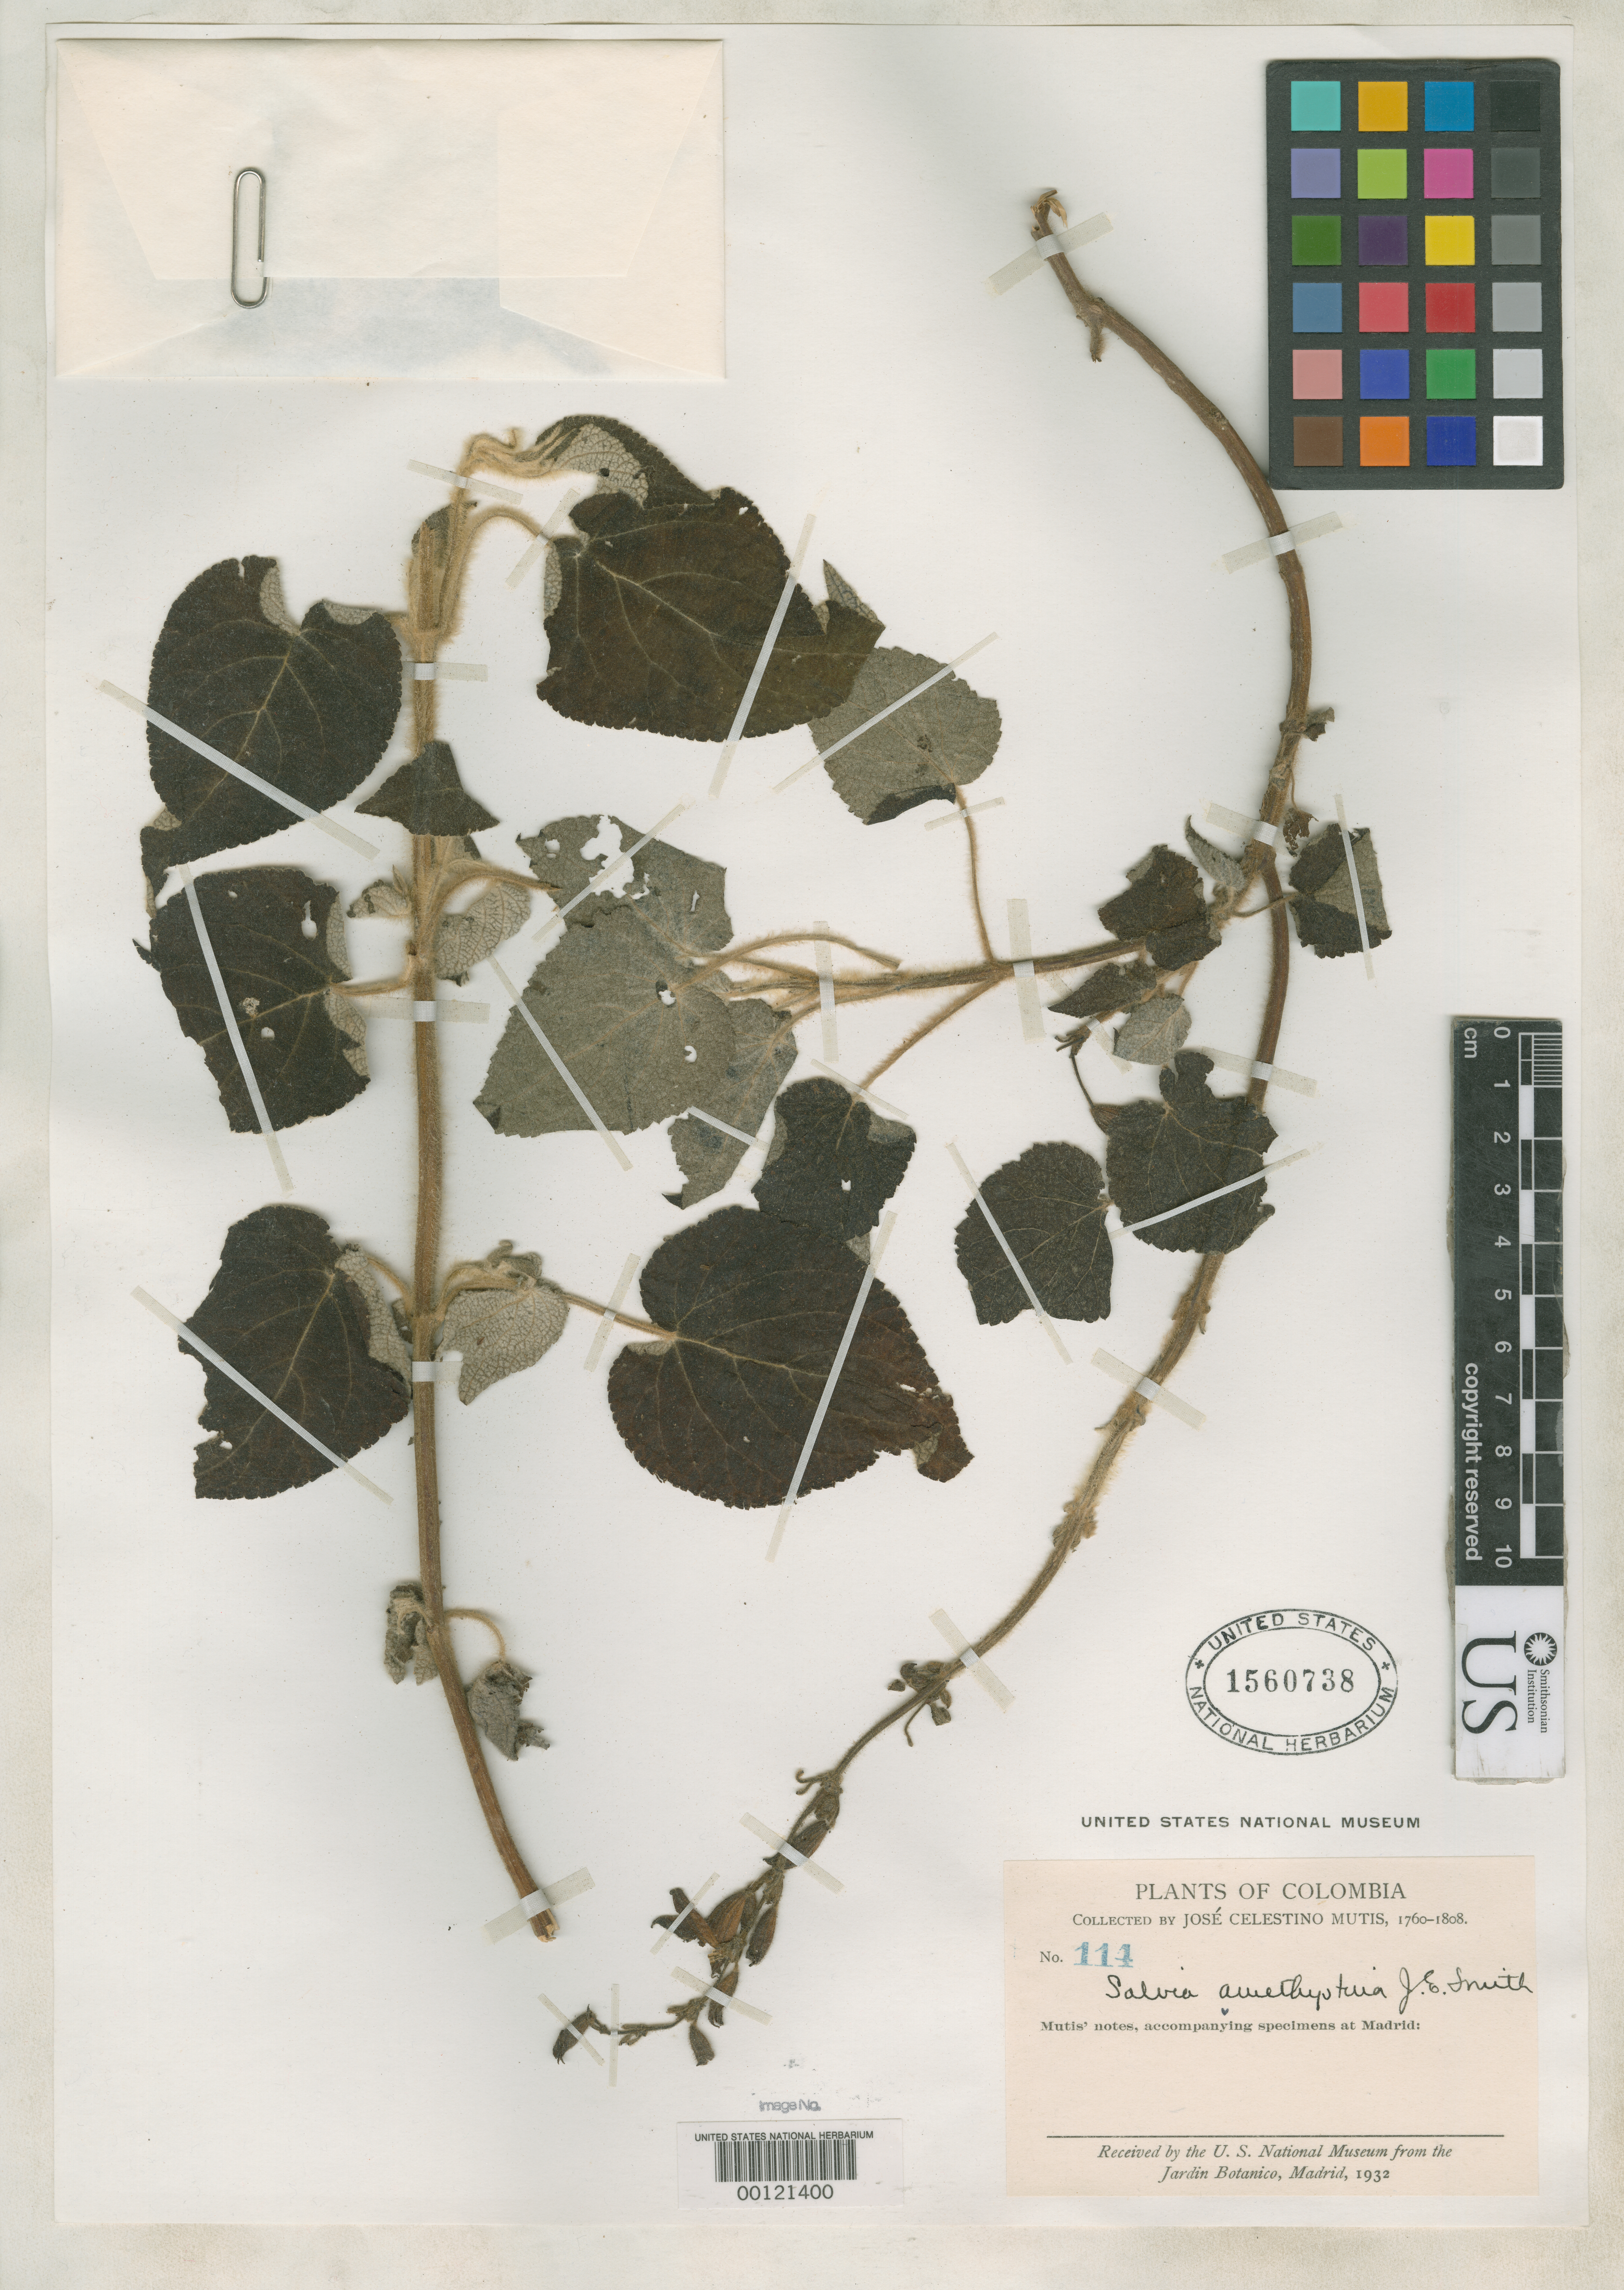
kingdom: Plantae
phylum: Tracheophyta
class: Magnoliopsida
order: Lamiales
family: Lamiaceae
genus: Salvia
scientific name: Salvia amethystina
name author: Sm.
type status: Isotype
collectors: A. Escallon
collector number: Mutis 114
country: Colombia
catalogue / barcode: US 1560738